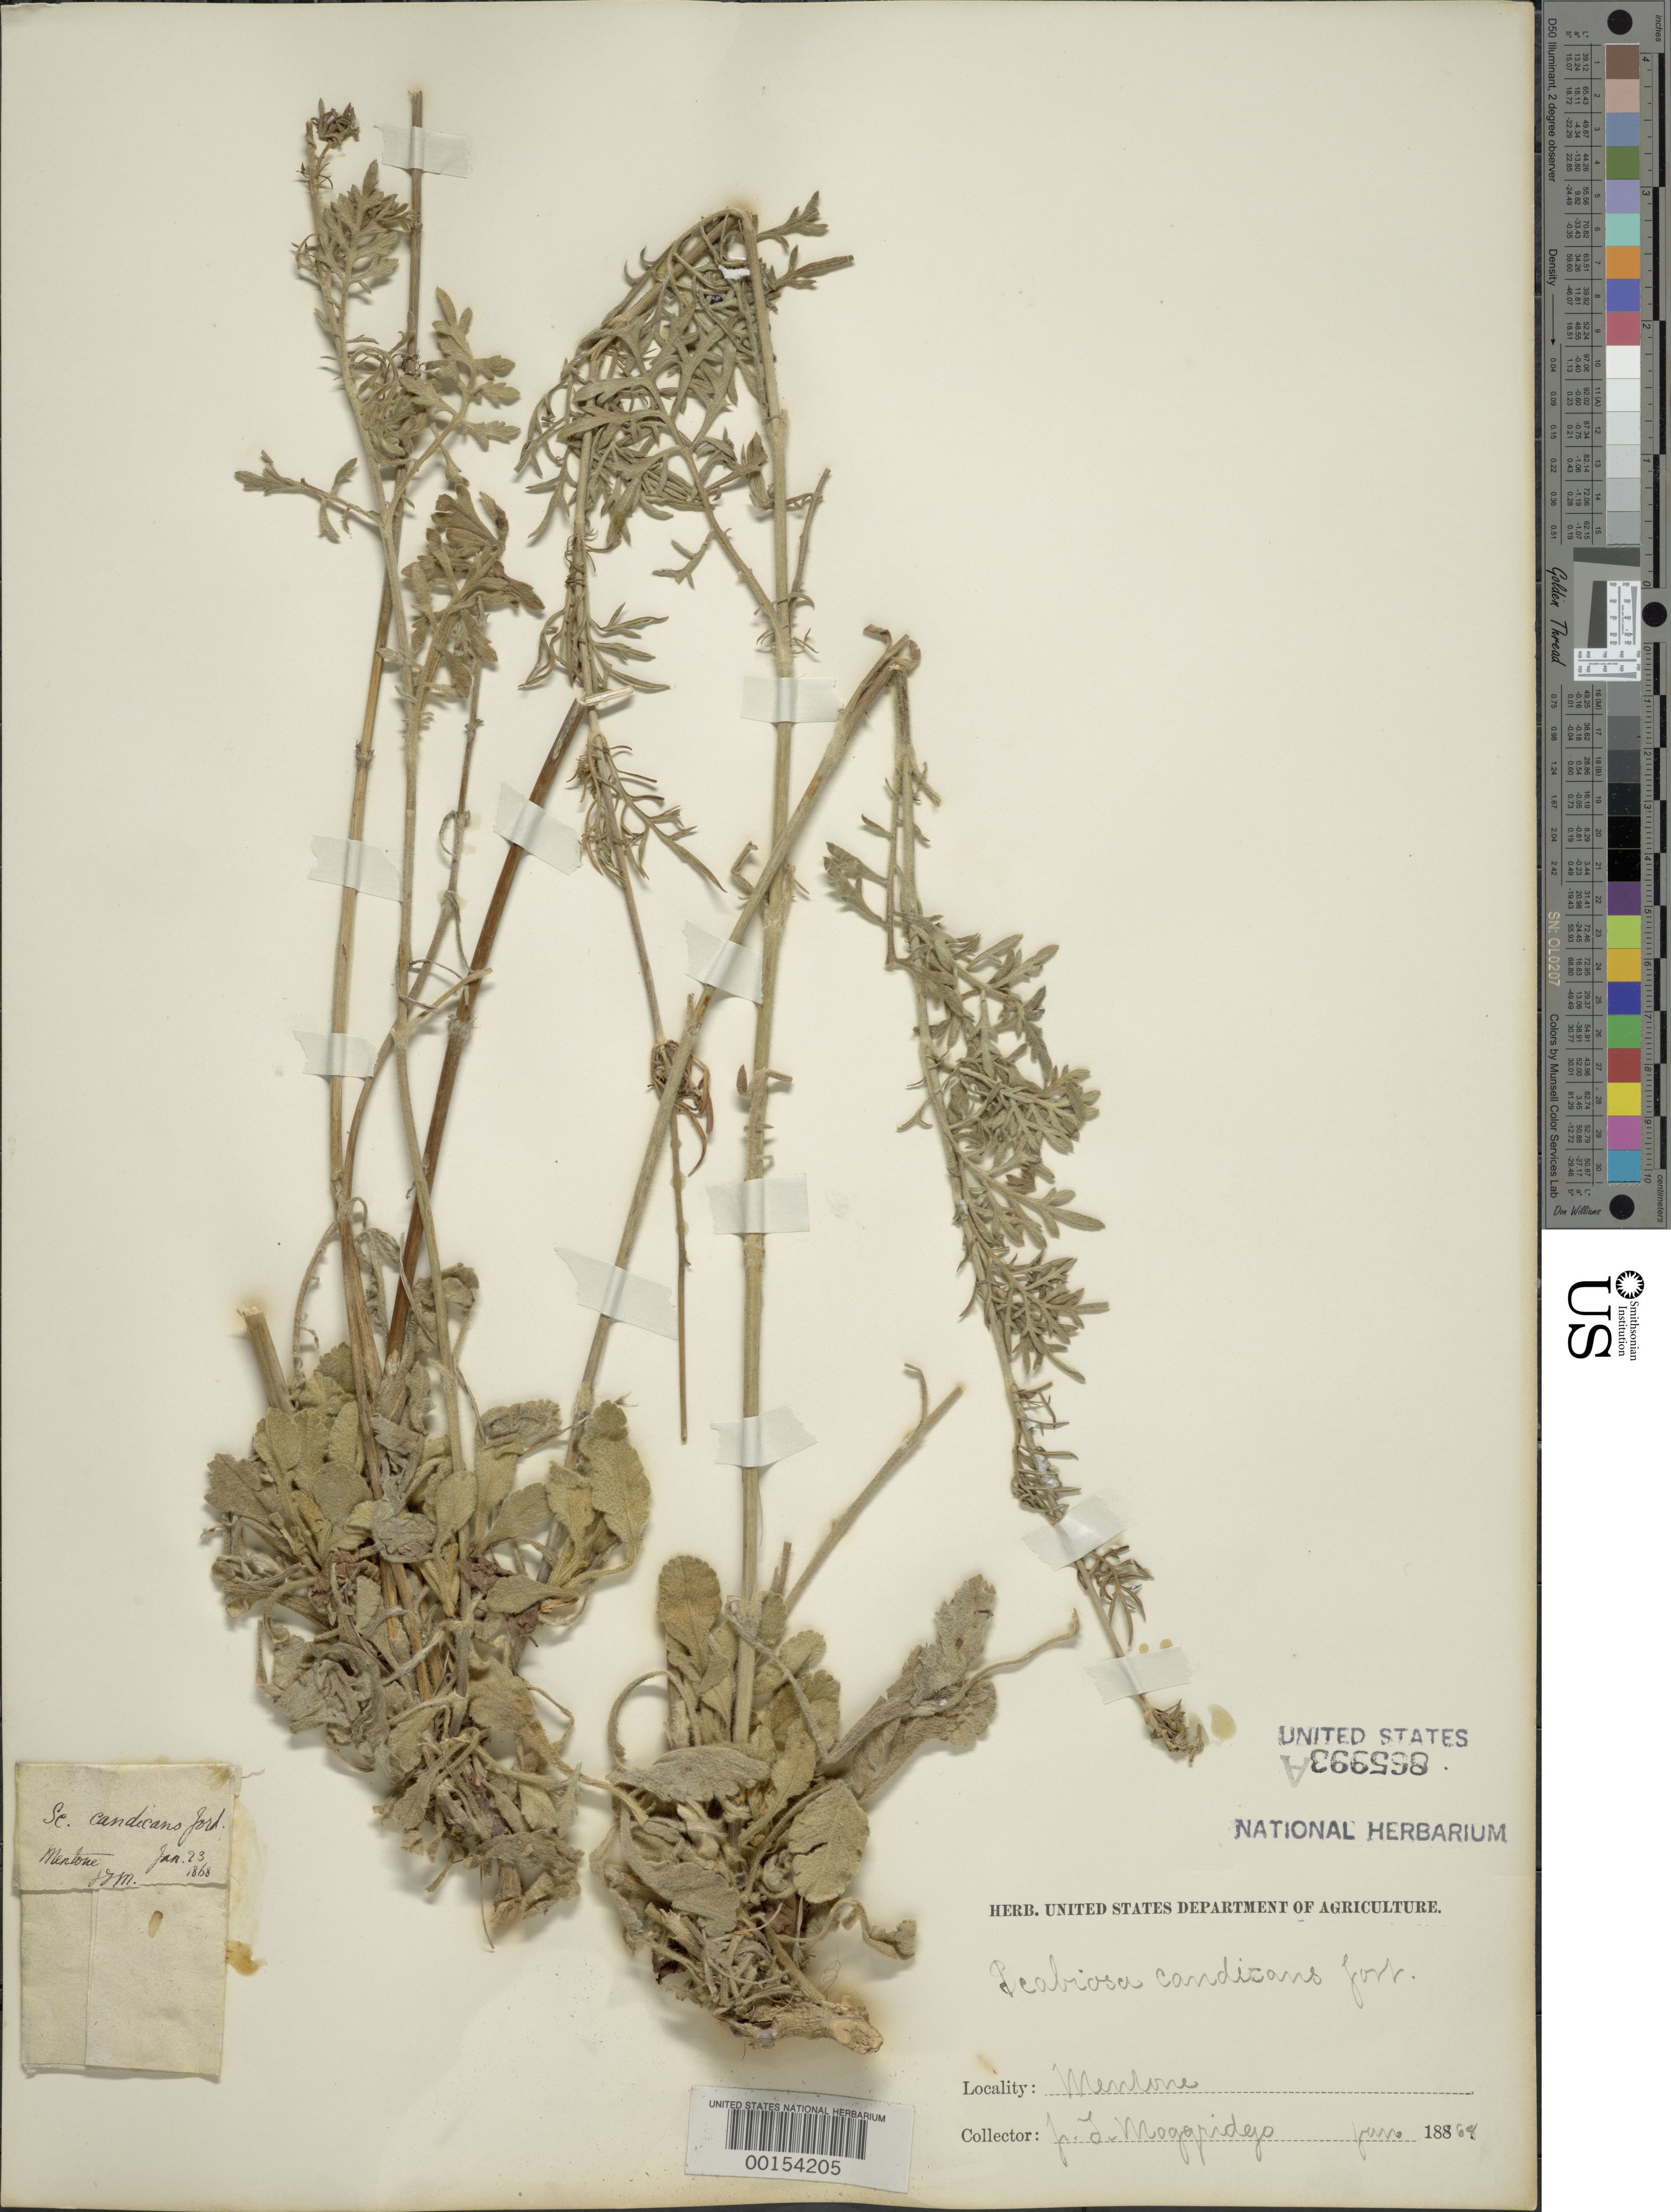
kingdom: Plantae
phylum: Tracheophyta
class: Magnoliopsida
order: Dipsacales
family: Caprifoliaceae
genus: Scabiosa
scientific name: Scabiosa candicans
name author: Jord.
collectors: J. T. Moggridge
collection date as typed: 23 Jan 1868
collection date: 1868-01-23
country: France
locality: Mentone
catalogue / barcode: US 865993A